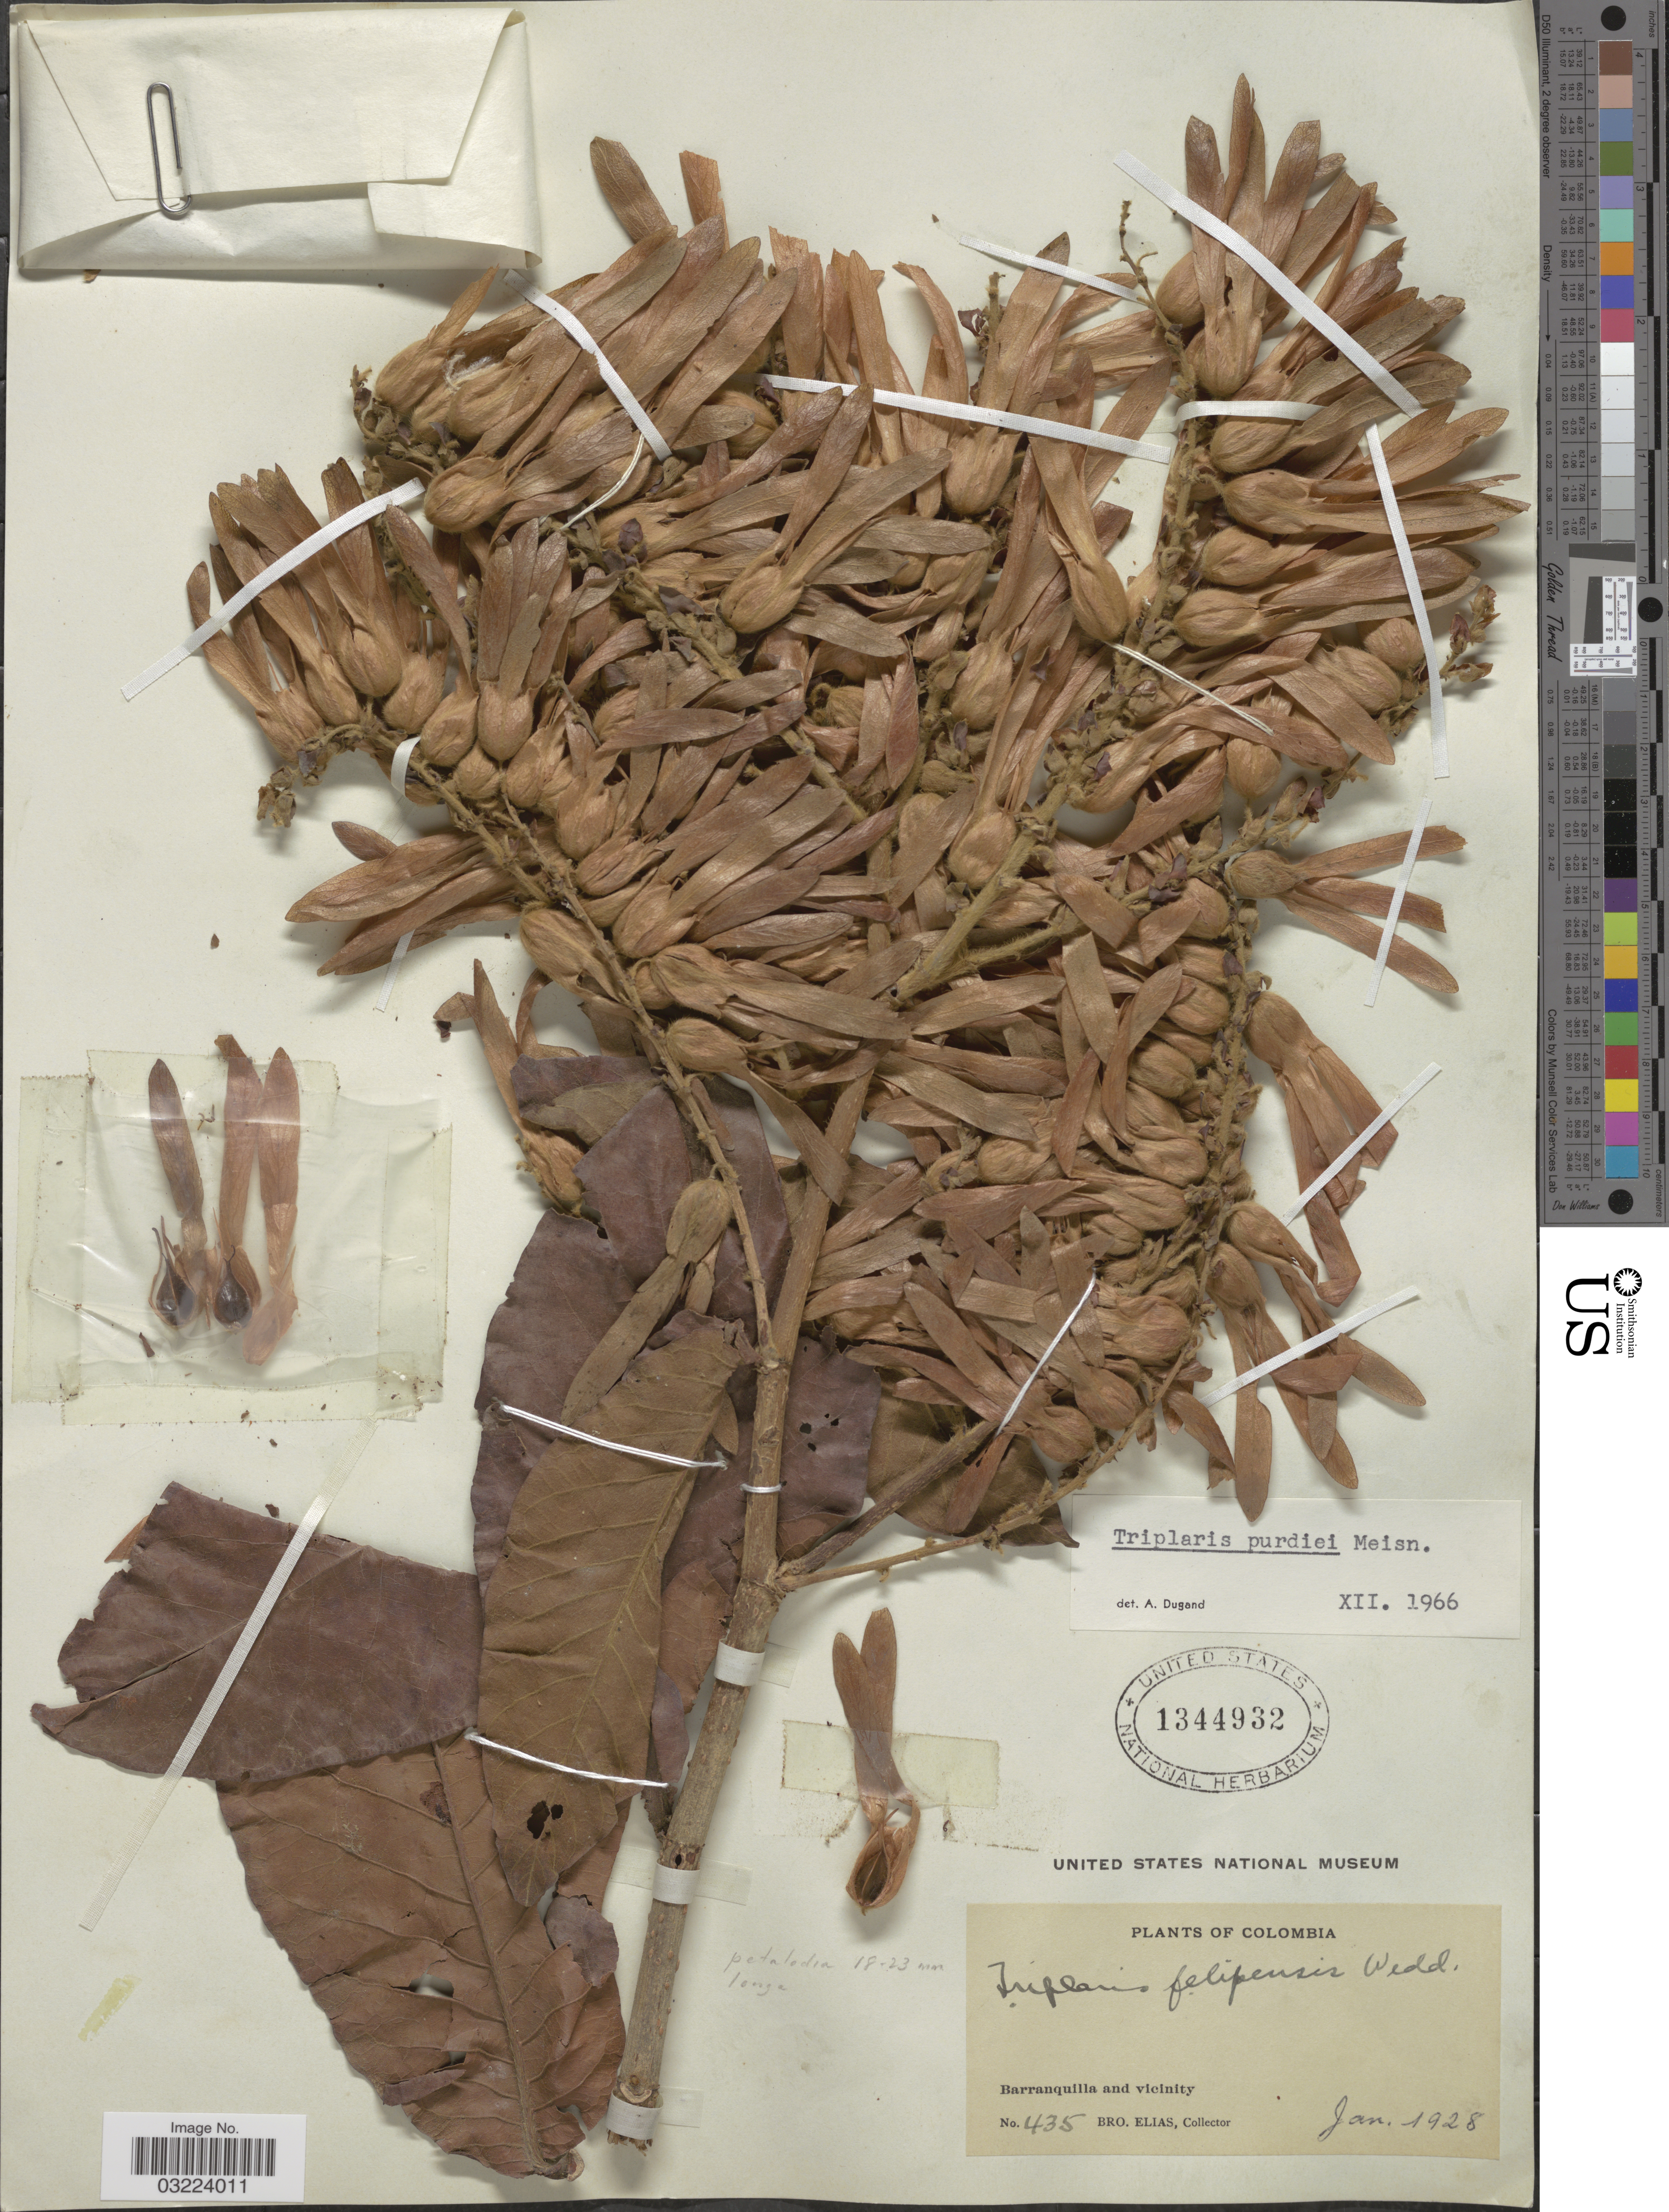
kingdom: Plantae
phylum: Tracheophyta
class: Magnoliopsida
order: Caryophyllales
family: Polygonaceae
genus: Triplaris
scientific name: Triplaris purdiei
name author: Meisn.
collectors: Bro. Elias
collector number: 435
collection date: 1928-01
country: Colombia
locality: Barranquilla and vicinity.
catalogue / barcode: US 1344932